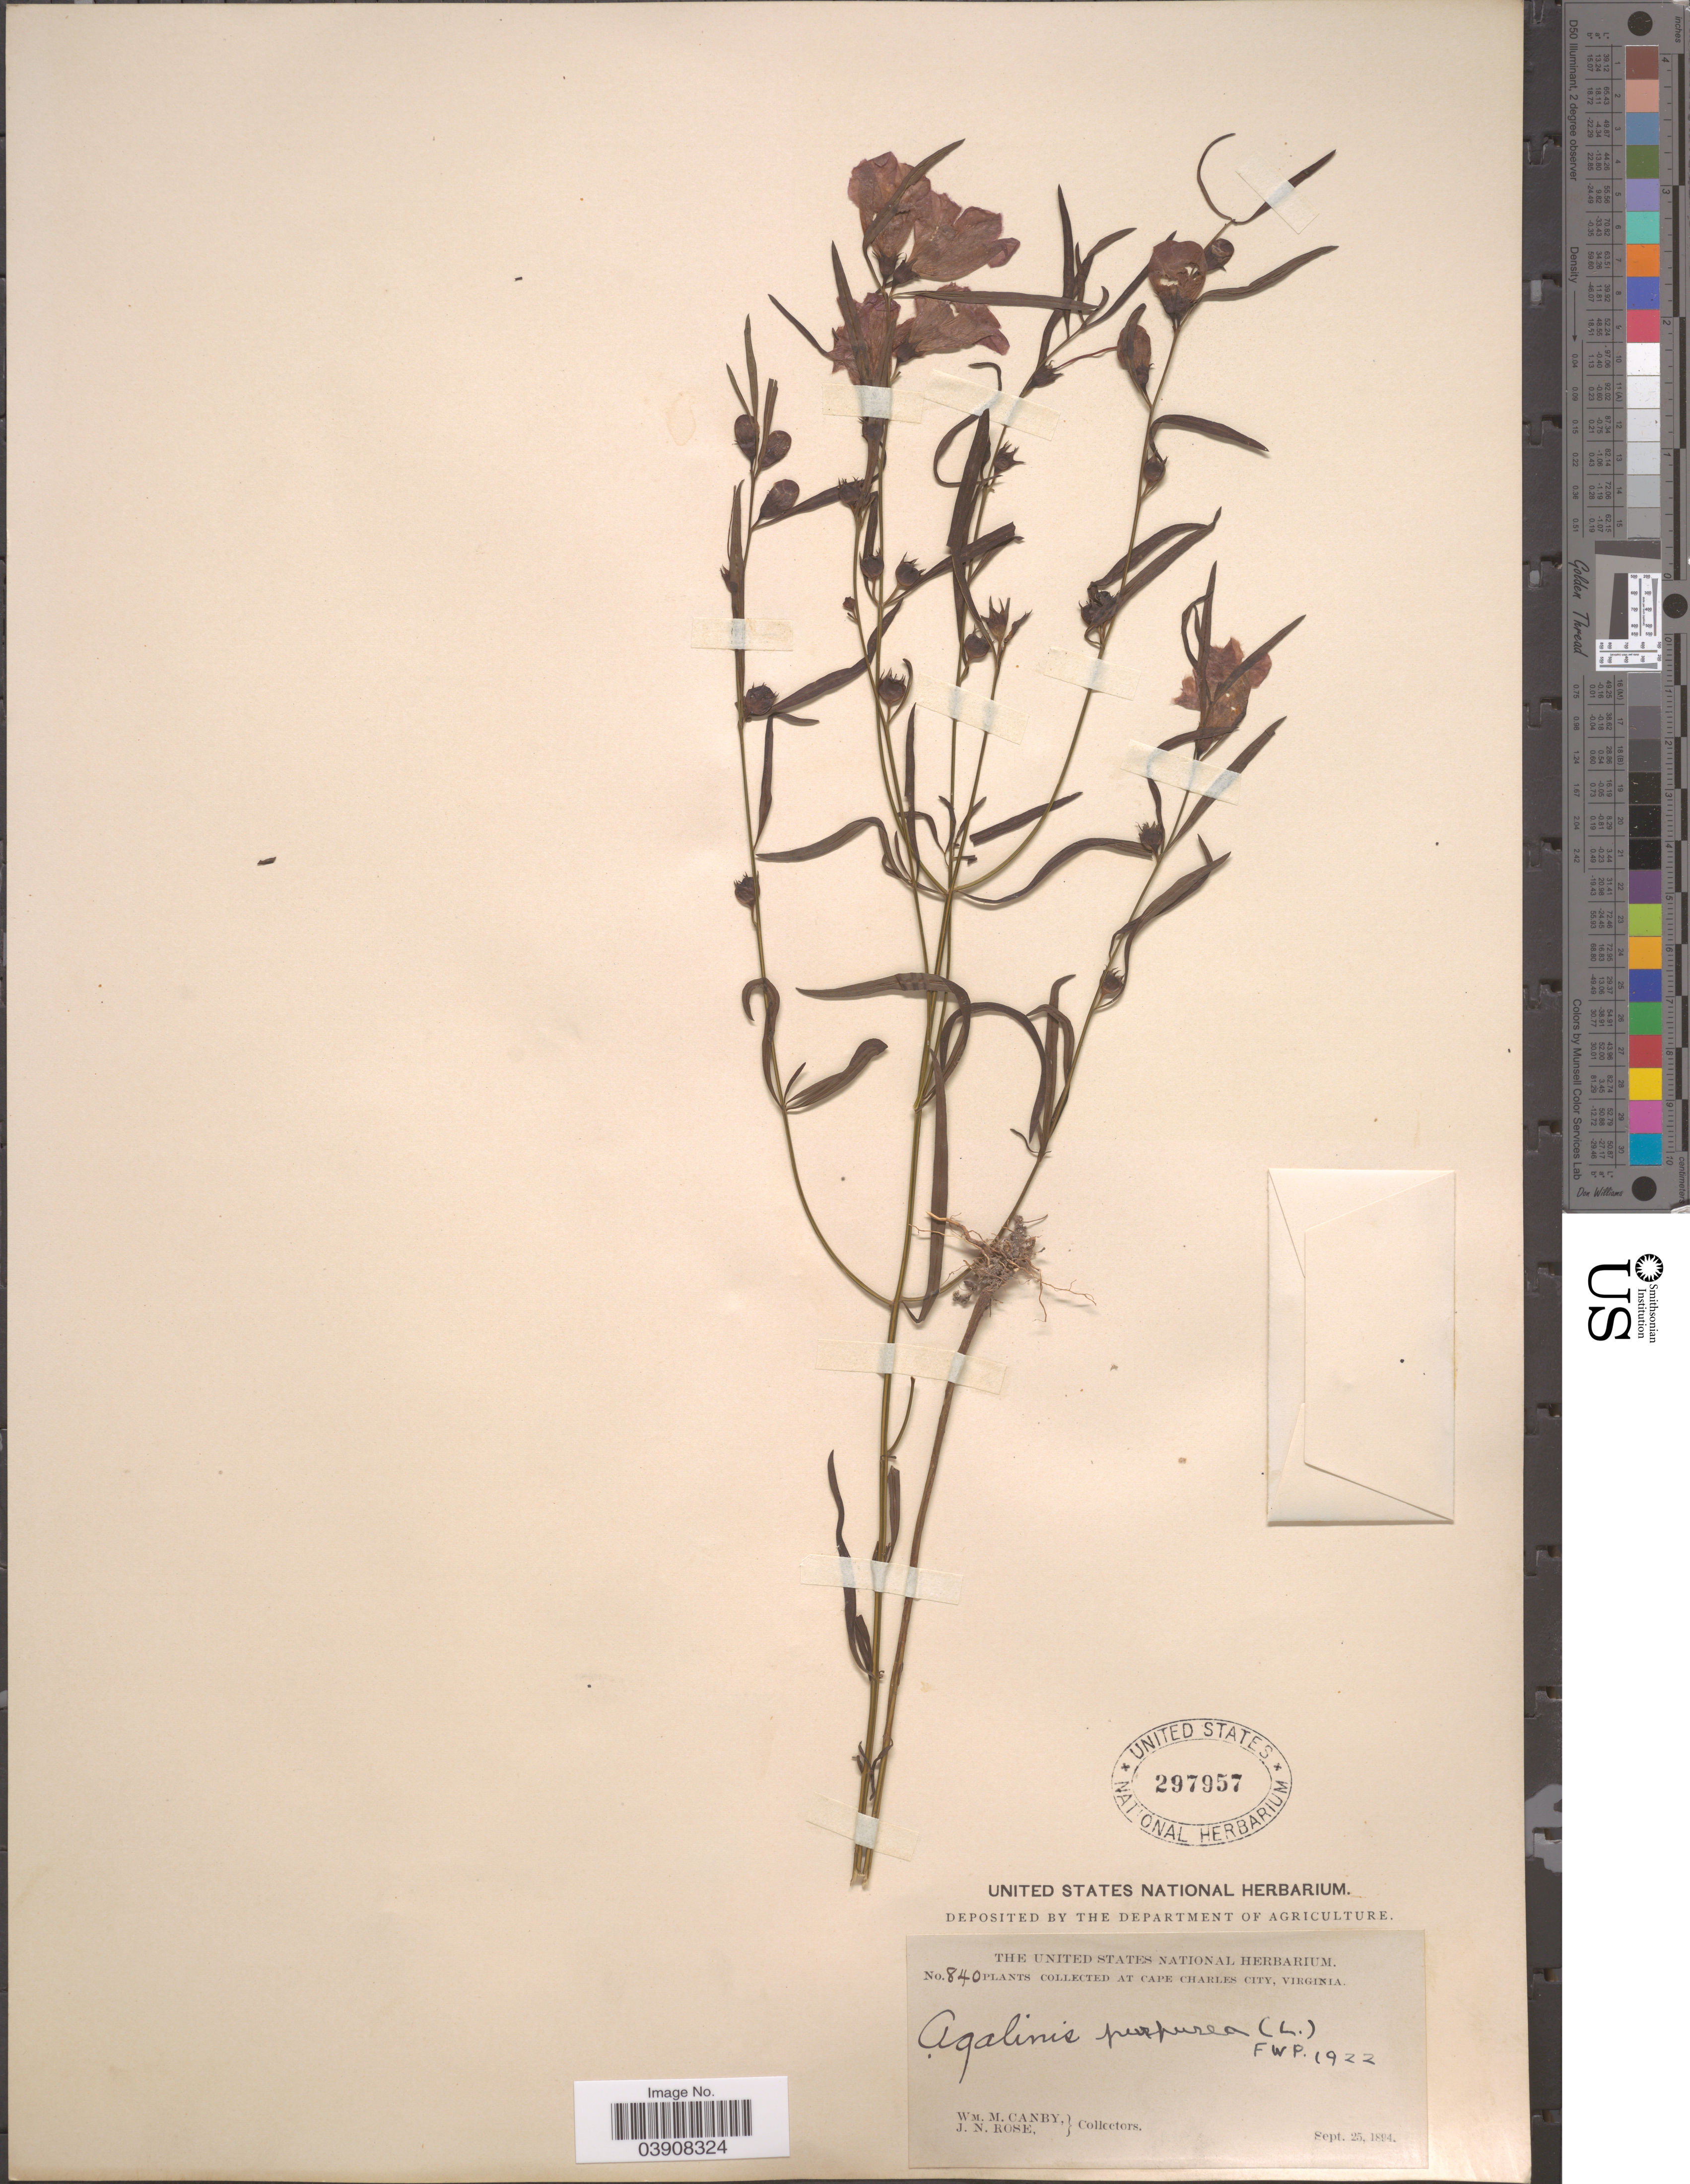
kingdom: Plantae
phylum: Tracheophyta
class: Magnoliopsida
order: Lamiales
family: Orobanchaceae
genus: Agalinis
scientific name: Agalinis purpurea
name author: (L.) Pennell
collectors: W. M. Canby & J. N. Rose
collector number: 840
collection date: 1894-09-25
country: United States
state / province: Virginia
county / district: Charles City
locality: At Cape Charles City.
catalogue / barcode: US 297957